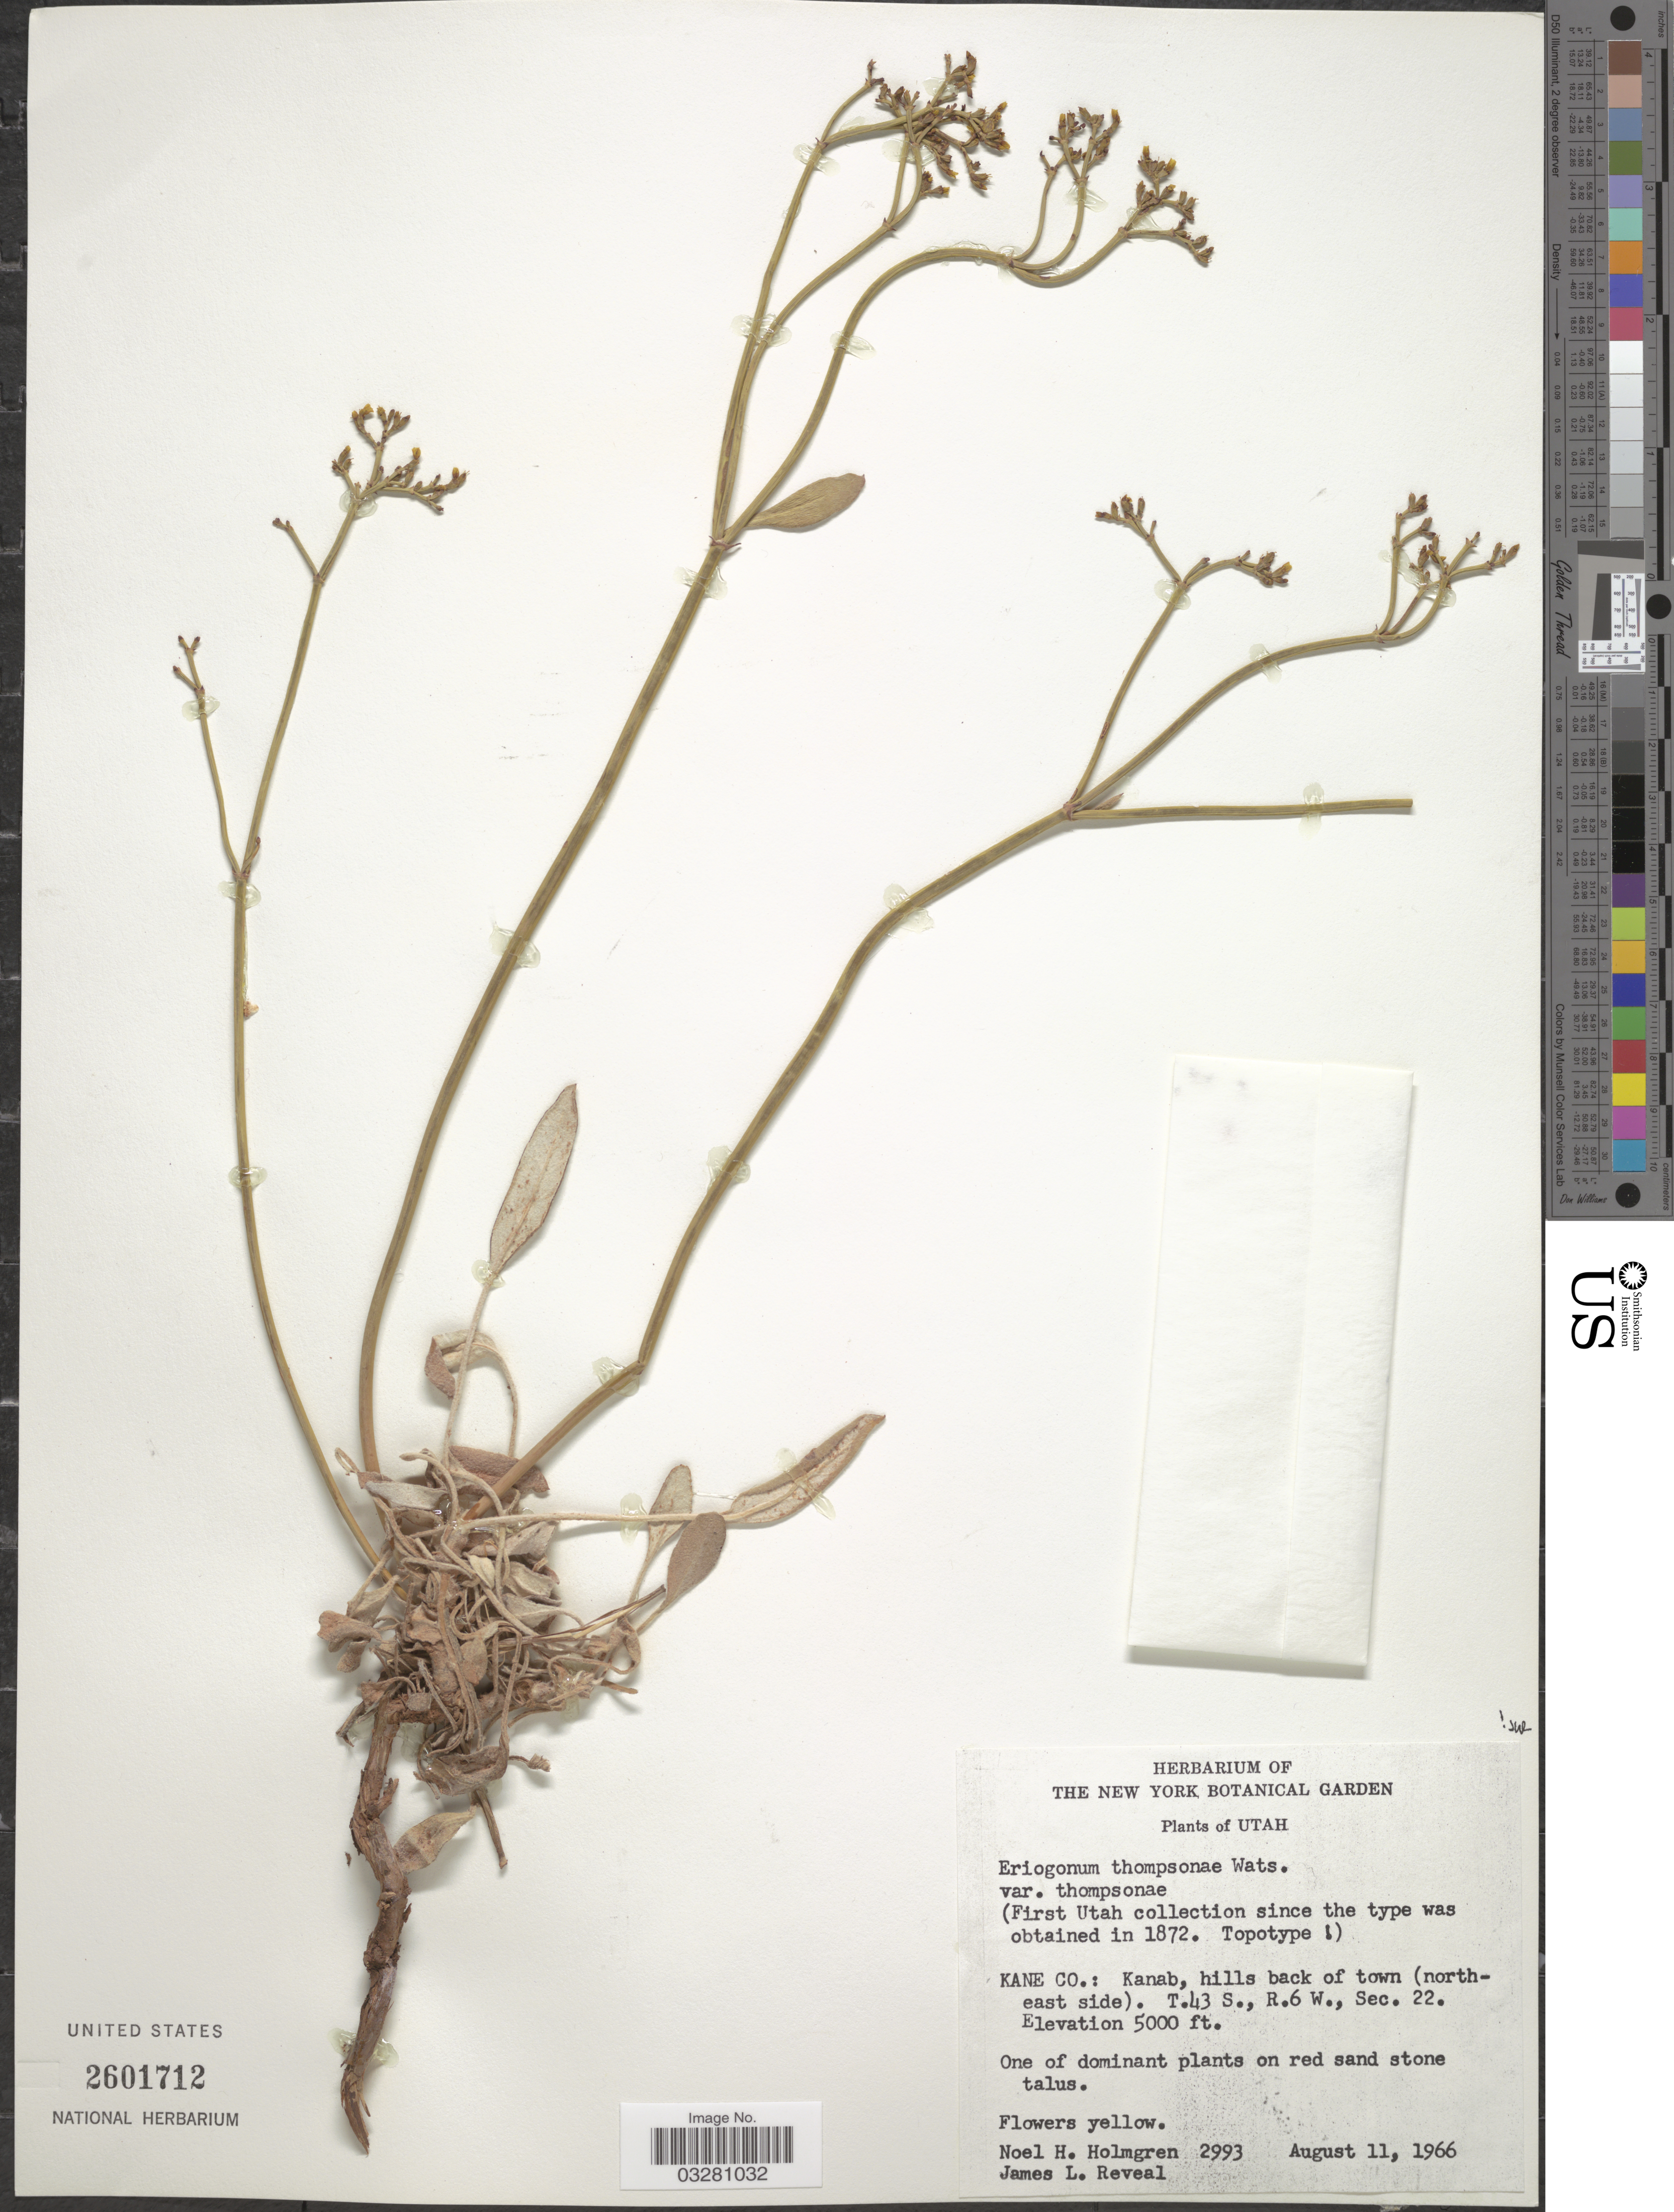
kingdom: Plantae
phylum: Tracheophyta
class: Magnoliopsida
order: Caryophyllales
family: Polygonaceae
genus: Eriogonum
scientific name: Eriogonum thompsonae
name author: S. Watson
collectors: N. H. Holmgren & J. L. Reveal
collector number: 2993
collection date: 1966-08-11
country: United States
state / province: Utah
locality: Kane Co.: Kanab, hills back of town (northeast side). T.43S., R.6W., Sec.22.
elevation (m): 1524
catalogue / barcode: US 2601712